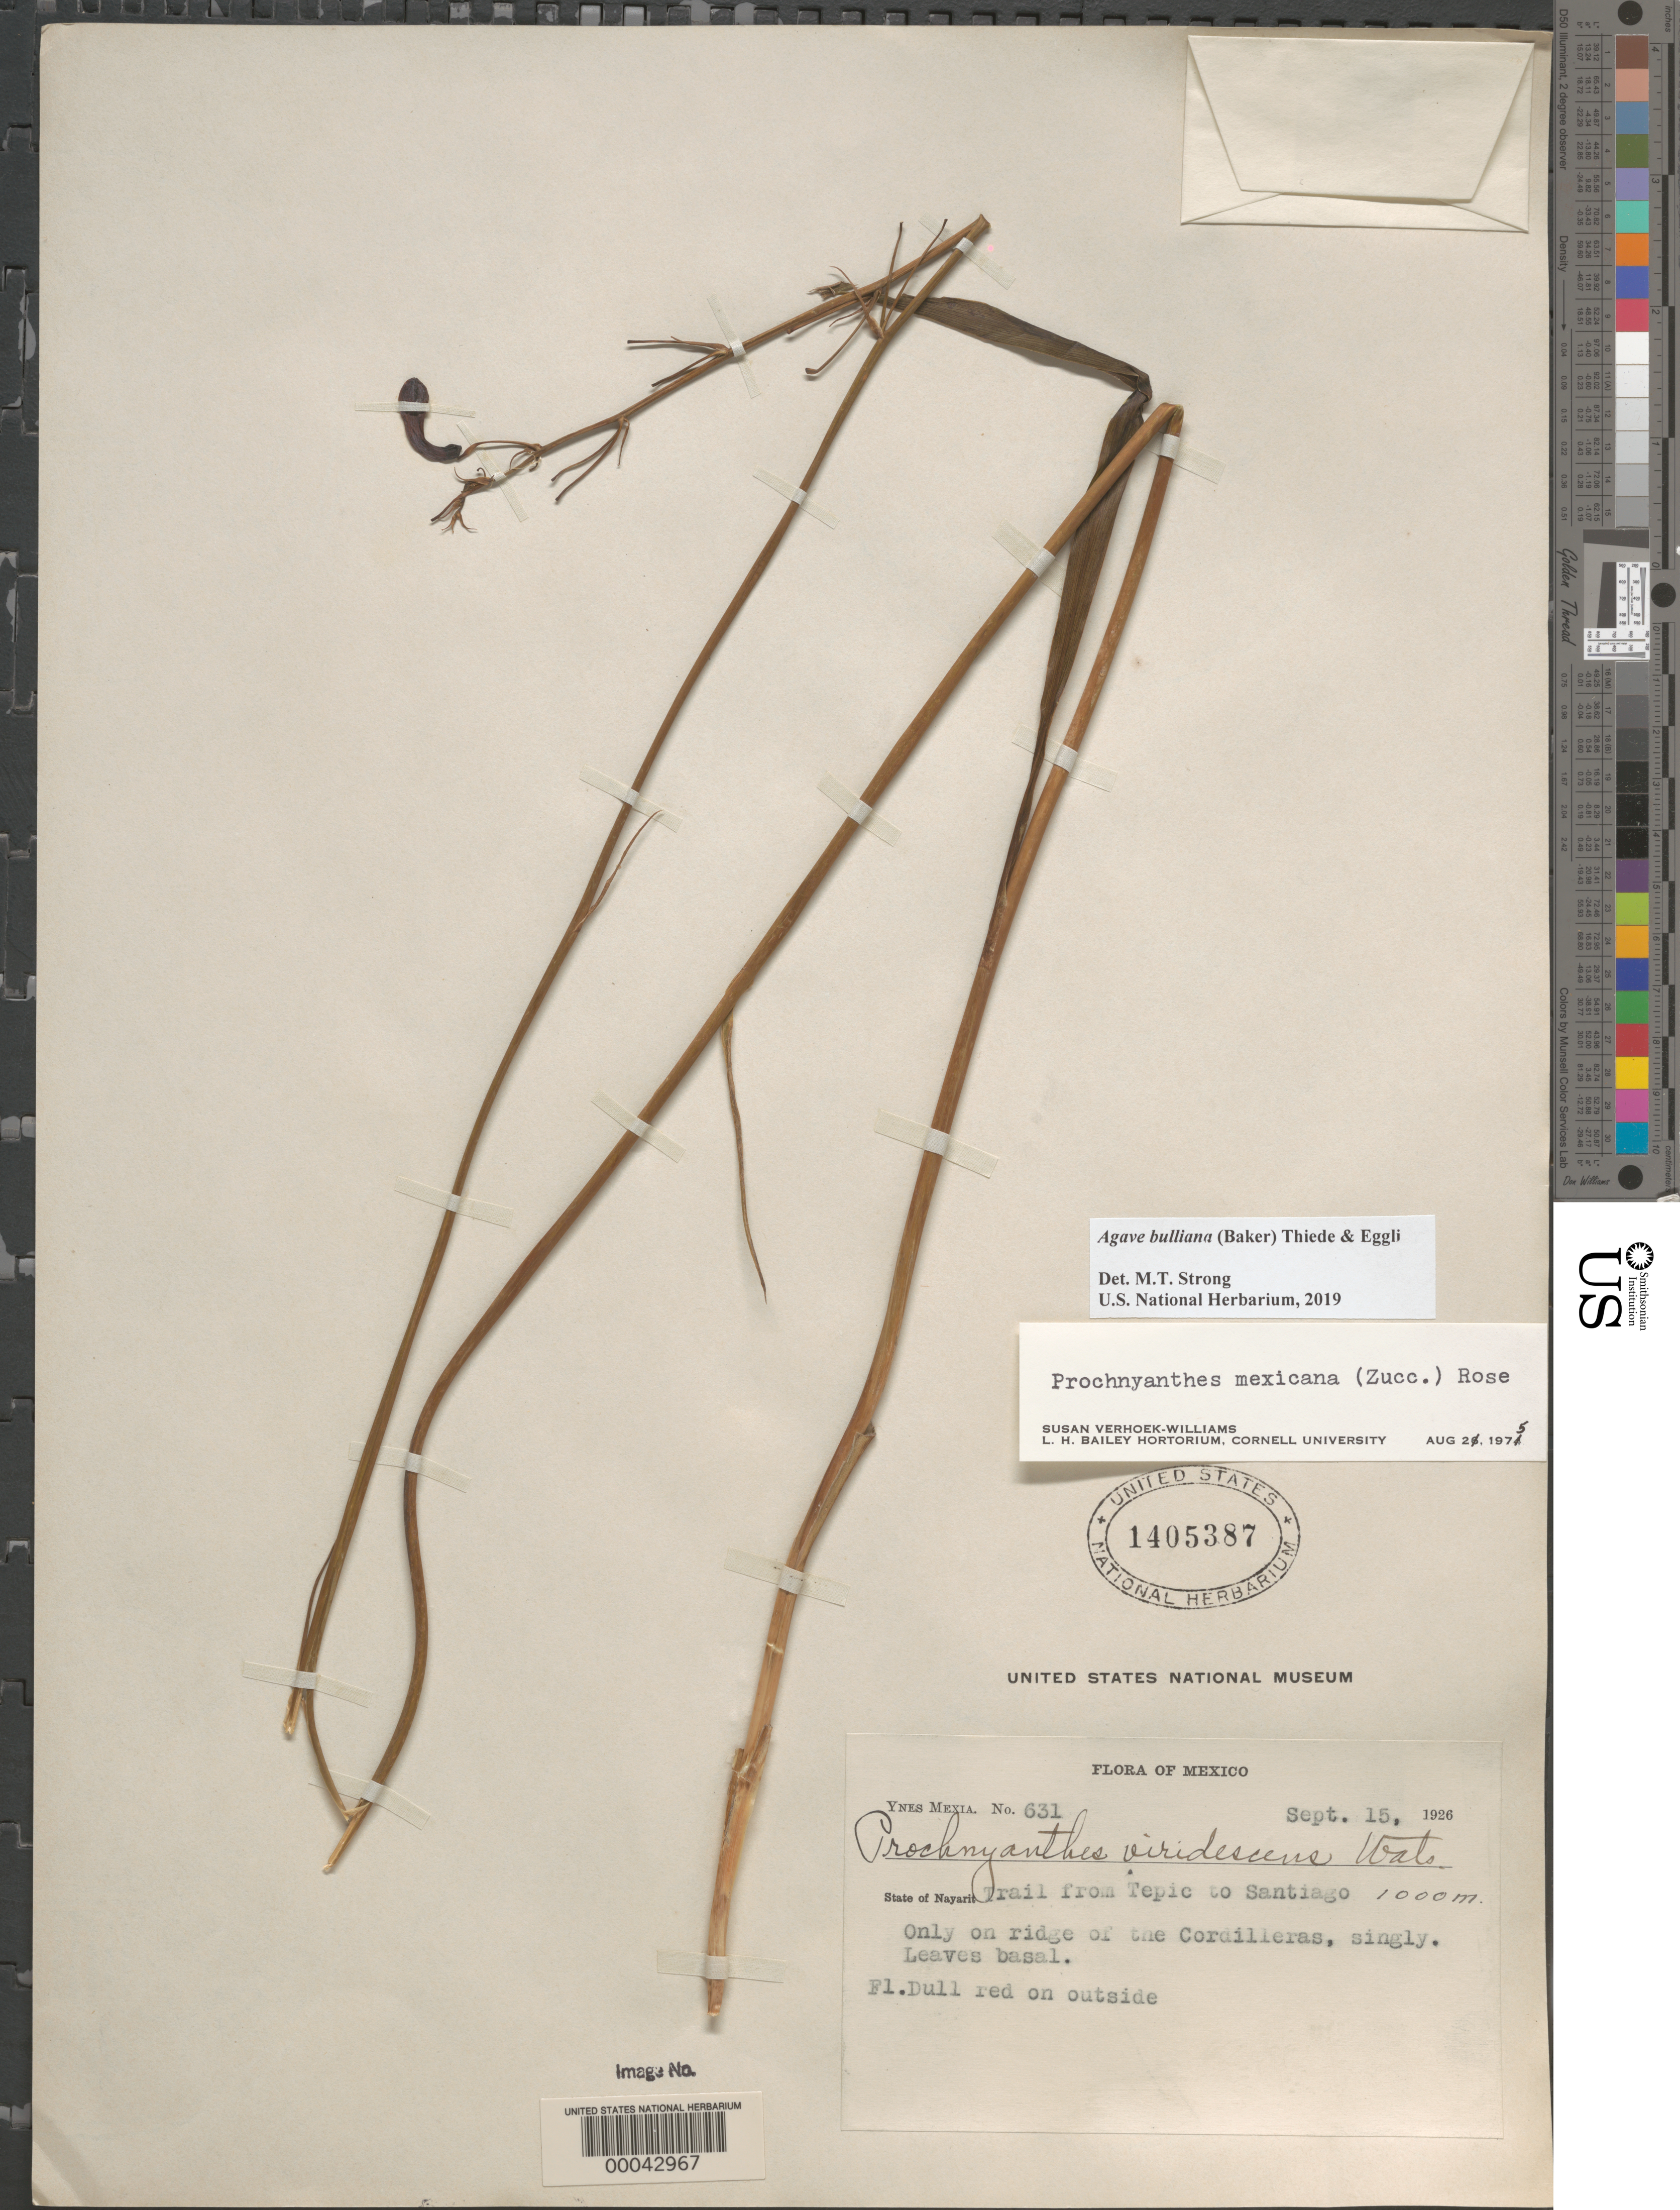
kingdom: Plantae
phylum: Tracheophyta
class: Liliopsida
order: Asparagales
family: Asparagaceae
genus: Agave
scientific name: Agave bulliana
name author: (Baker) Thiede & Eggli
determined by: Strong, Mark T., (BOT), Smithsonian Institution - National Museum of Natural History (UNITED STATES)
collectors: Y. Mexia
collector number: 631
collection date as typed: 15 Sep 1926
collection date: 1926-09-15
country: Mexico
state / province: Nayarit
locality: Trail from Tepic to Santiago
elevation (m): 1000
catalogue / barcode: US 1405387